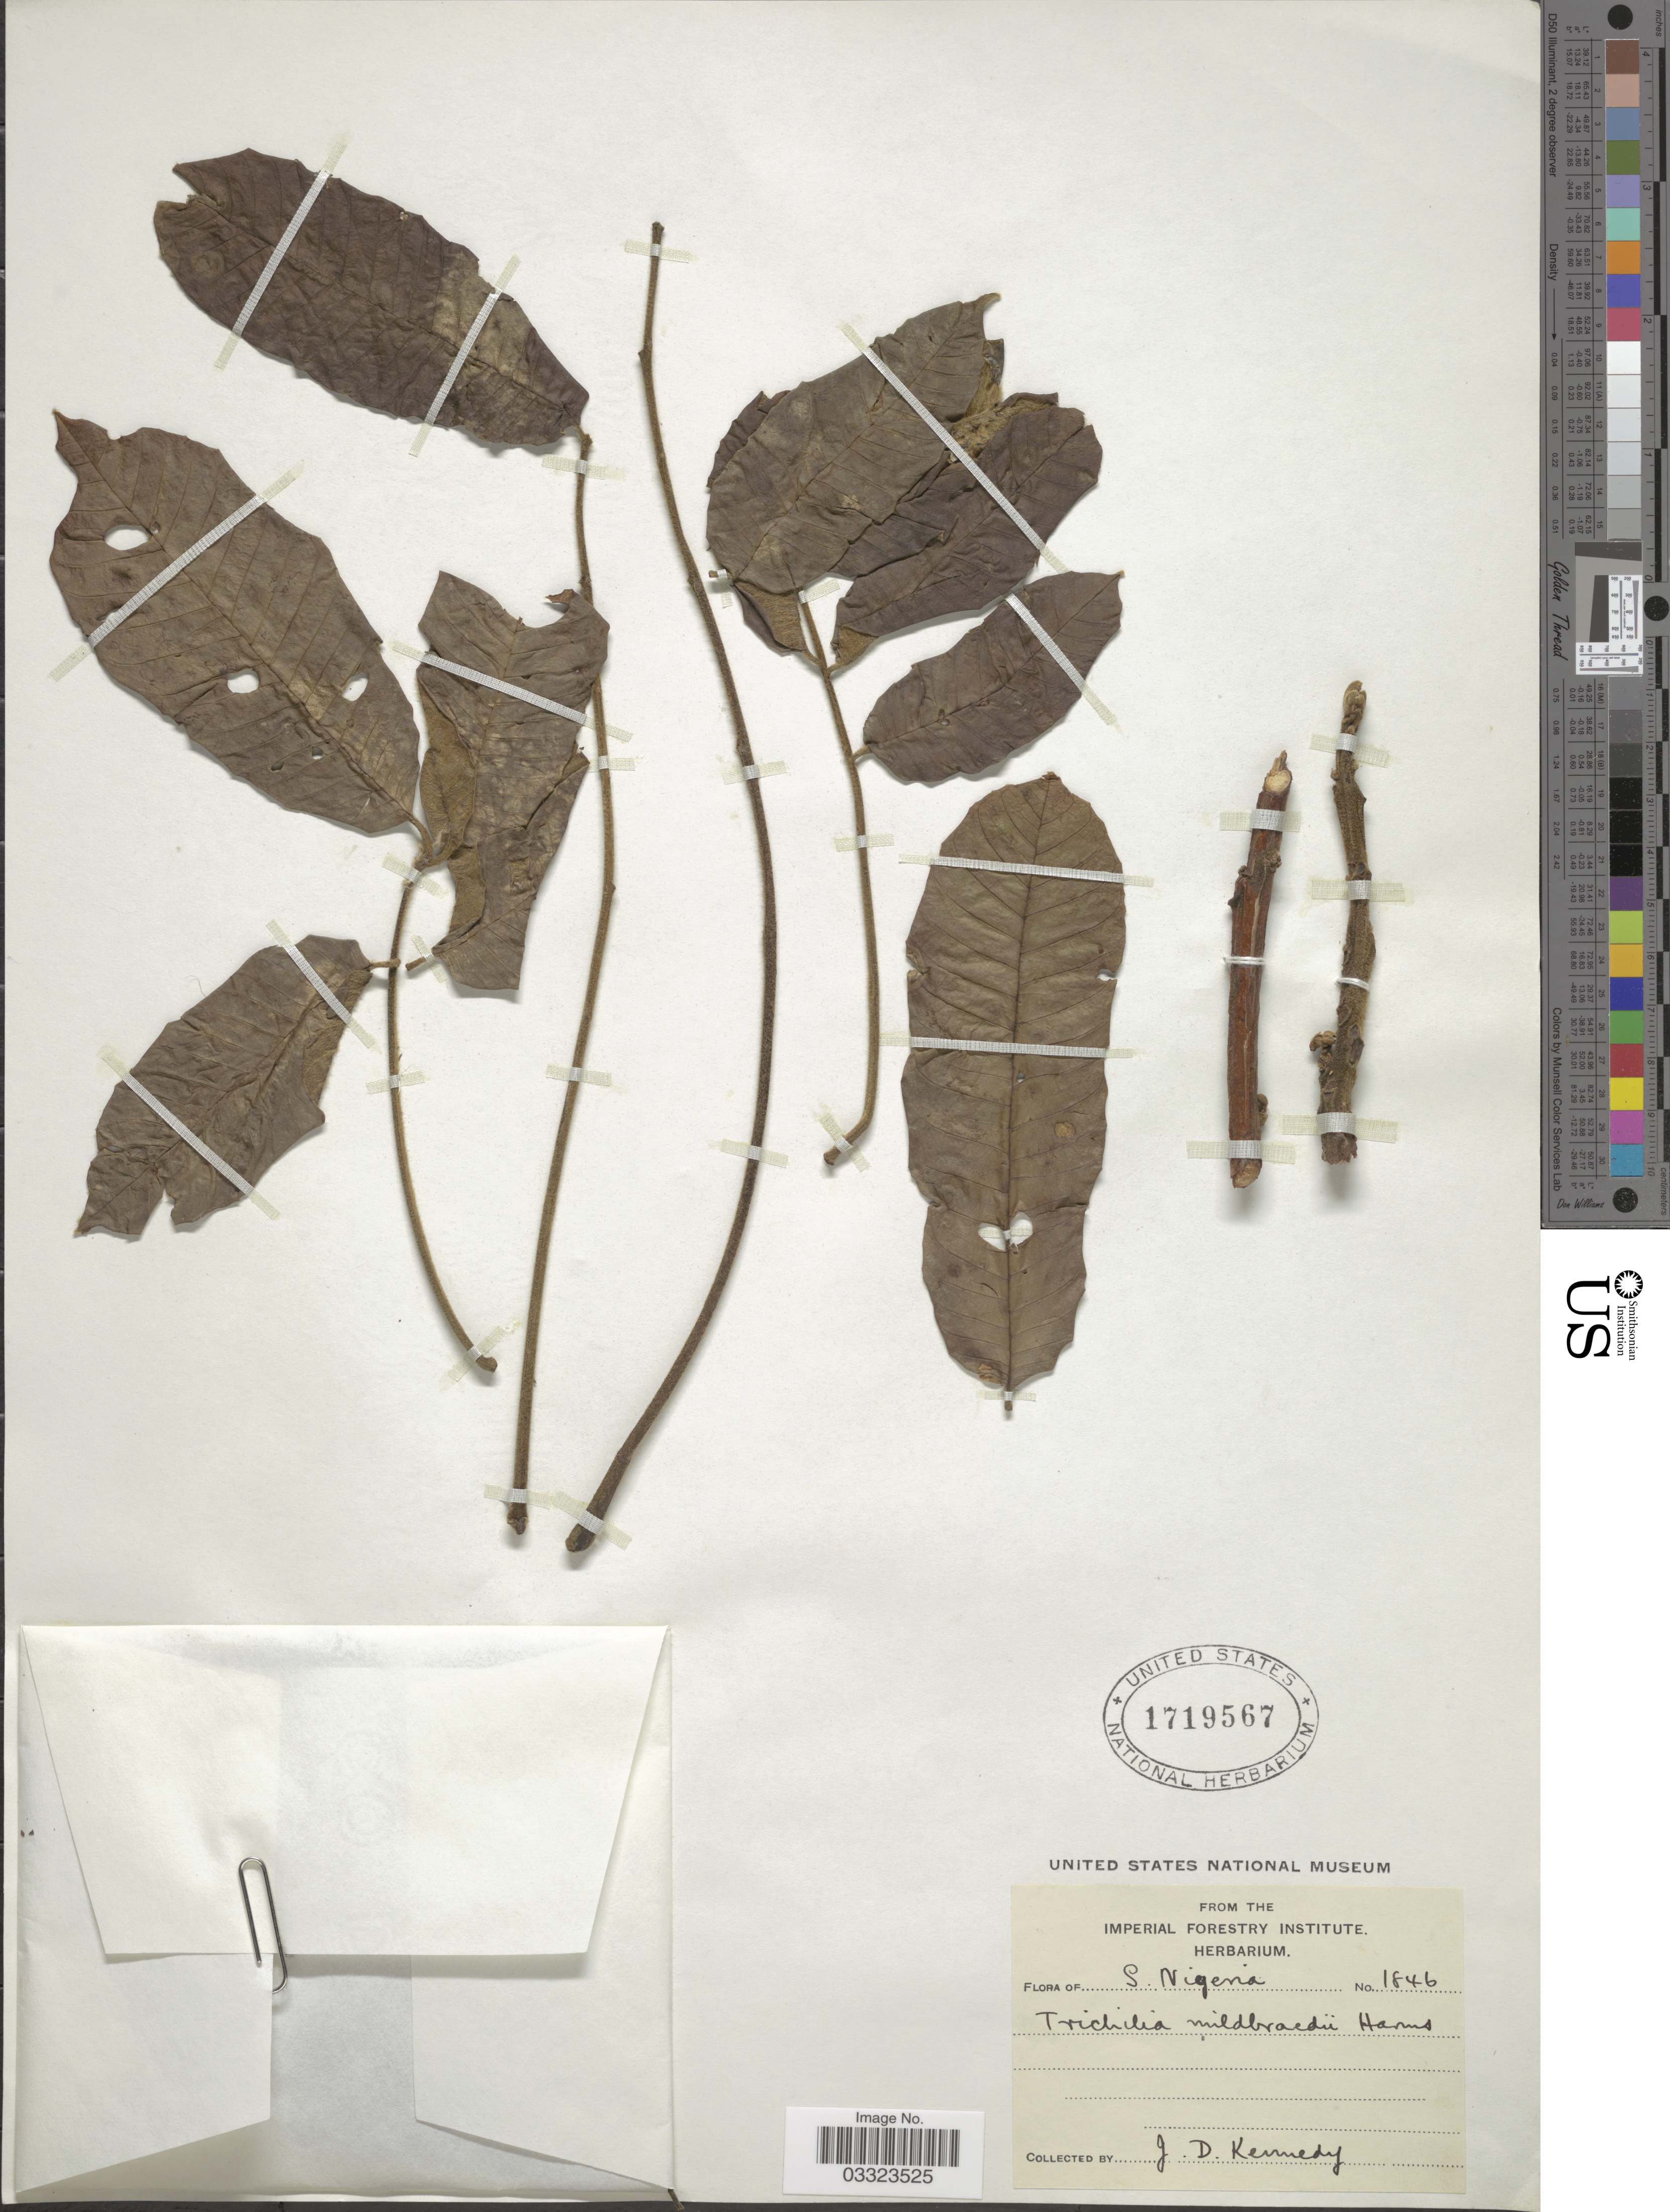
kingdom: Plantae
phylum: Tracheophyta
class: Magnoliopsida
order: Sapindales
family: Meliaceae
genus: Trichilia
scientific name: Trichilia lanata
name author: A. Chev.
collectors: J. D. Kennedy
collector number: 1846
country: Nigeria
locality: S. Nigeria.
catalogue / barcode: US 1719567